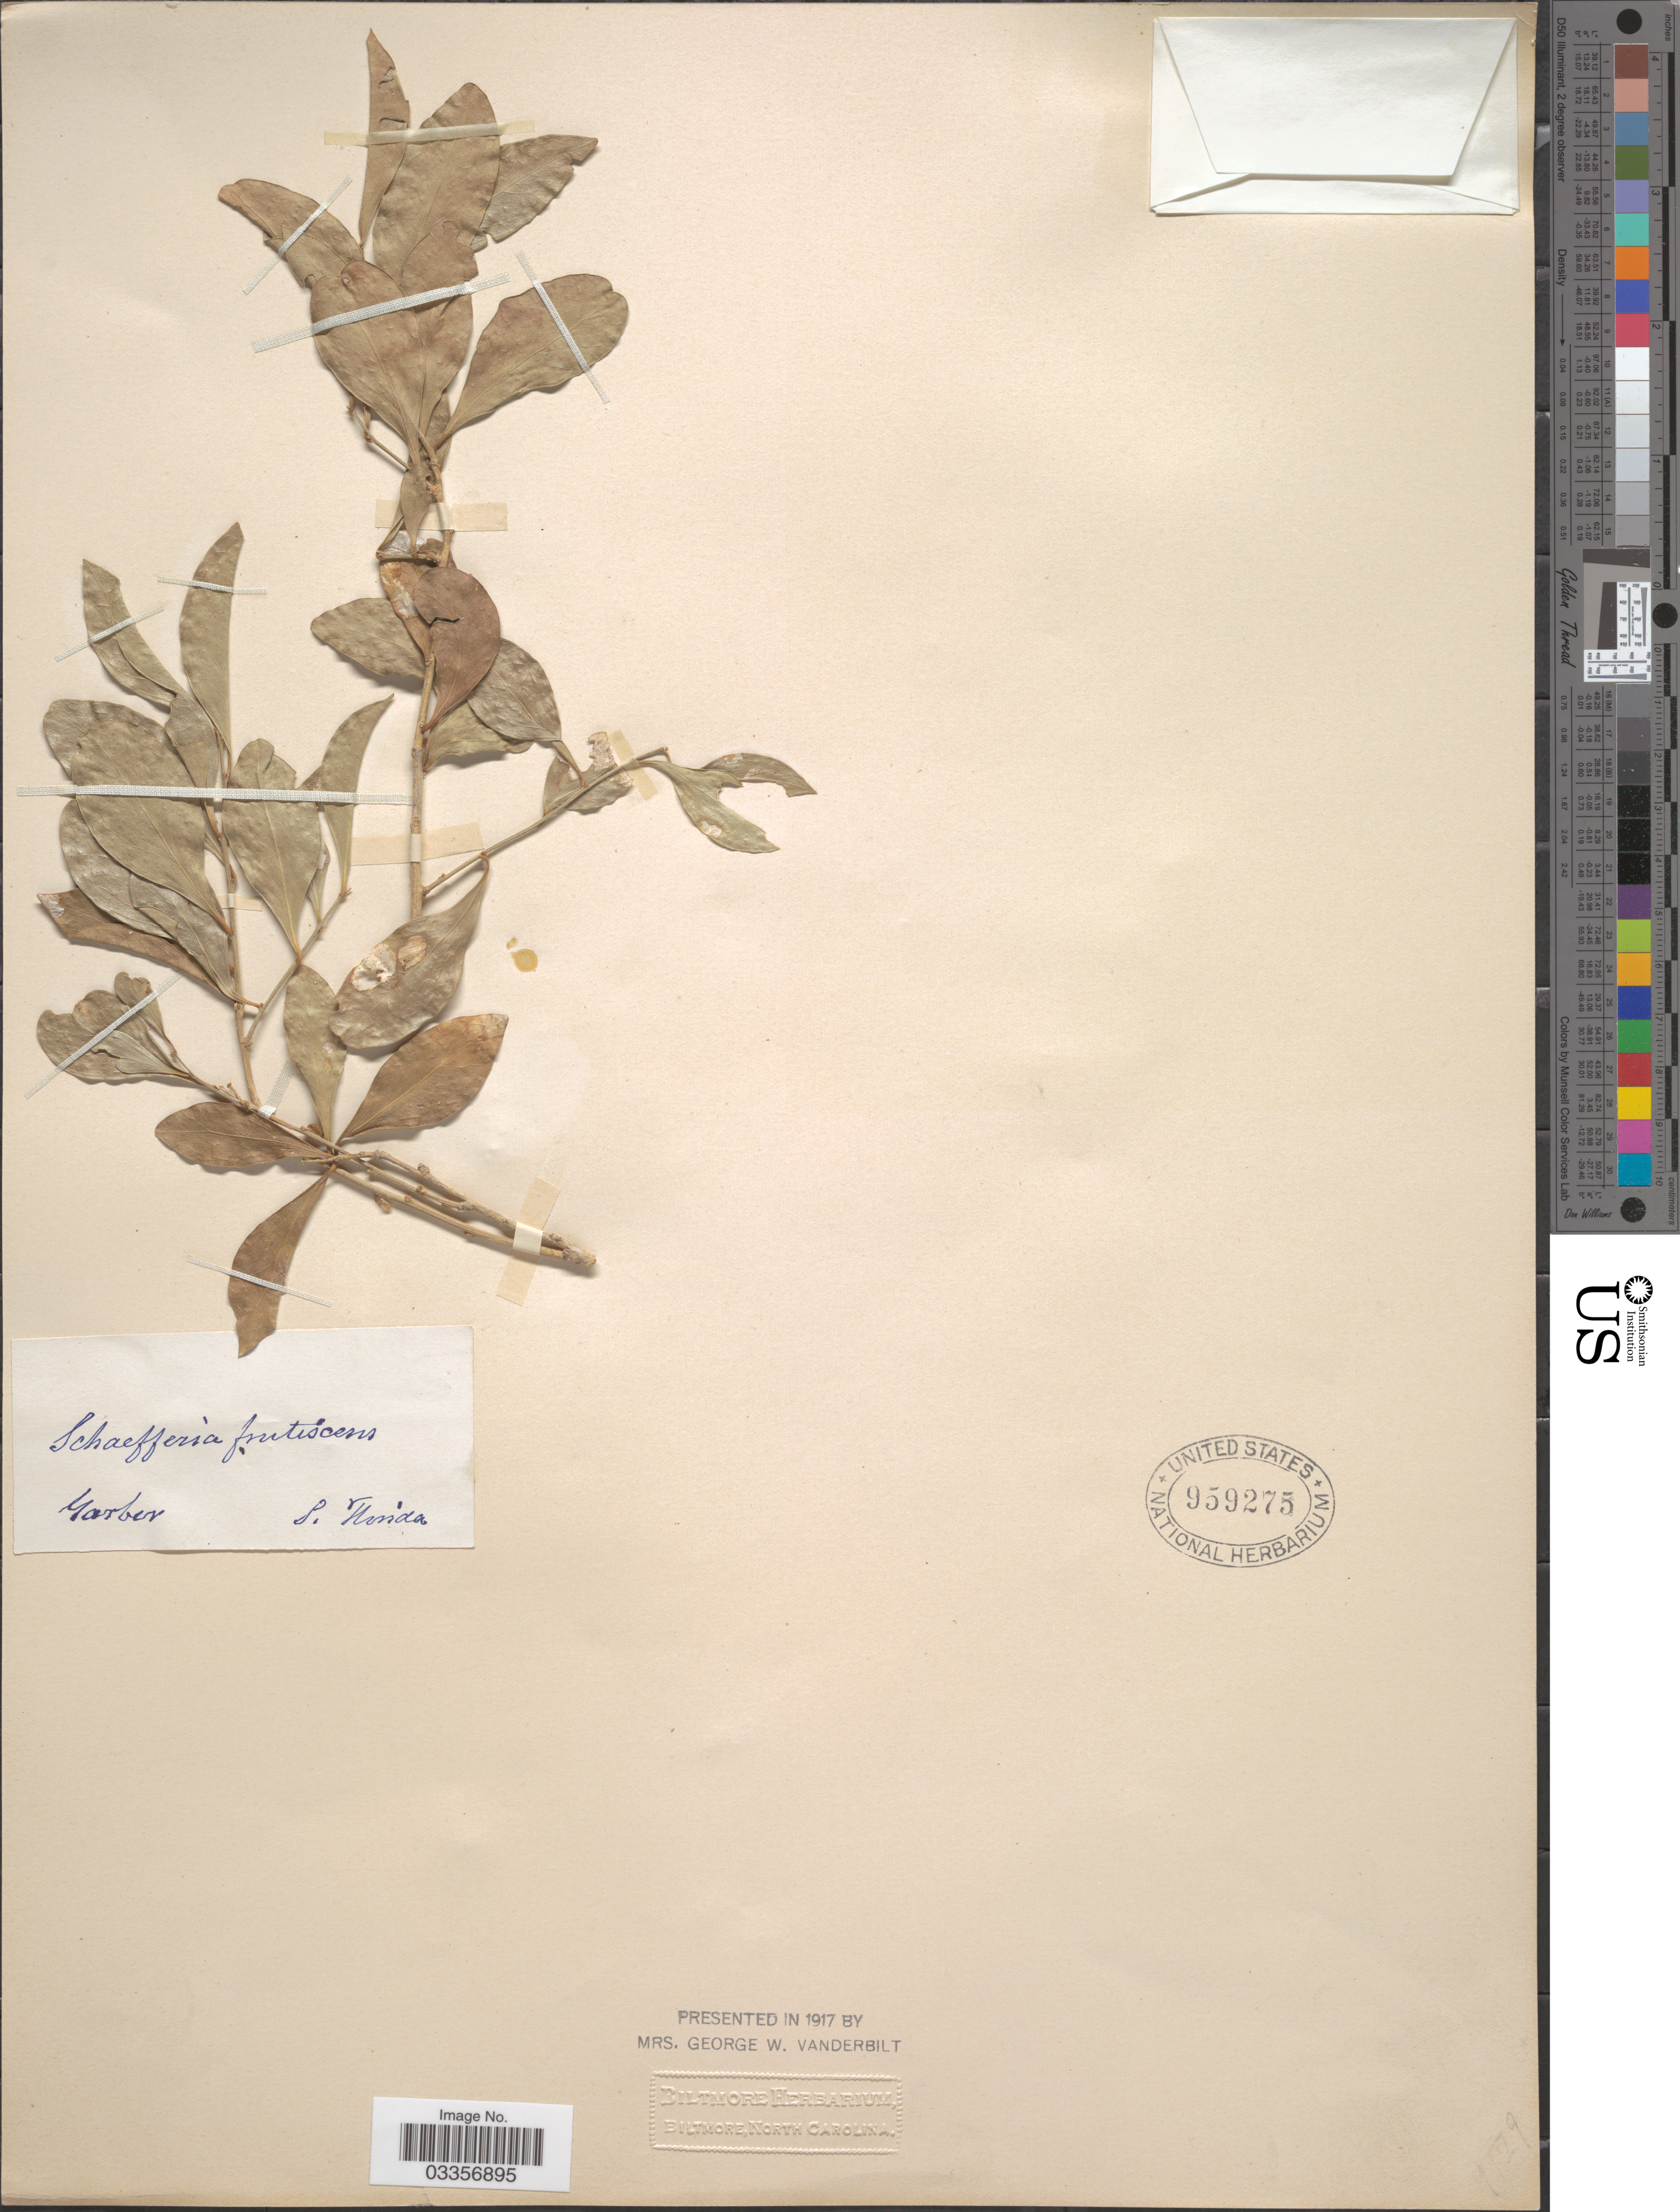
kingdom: Plantae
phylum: Tracheophyta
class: Magnoliopsida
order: Celastrales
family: Celastraceae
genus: Schaefferia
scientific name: Schaefferia frutescens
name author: Jacq.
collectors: -- Garber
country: United States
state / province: Florida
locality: S. Florida.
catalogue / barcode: US 959275